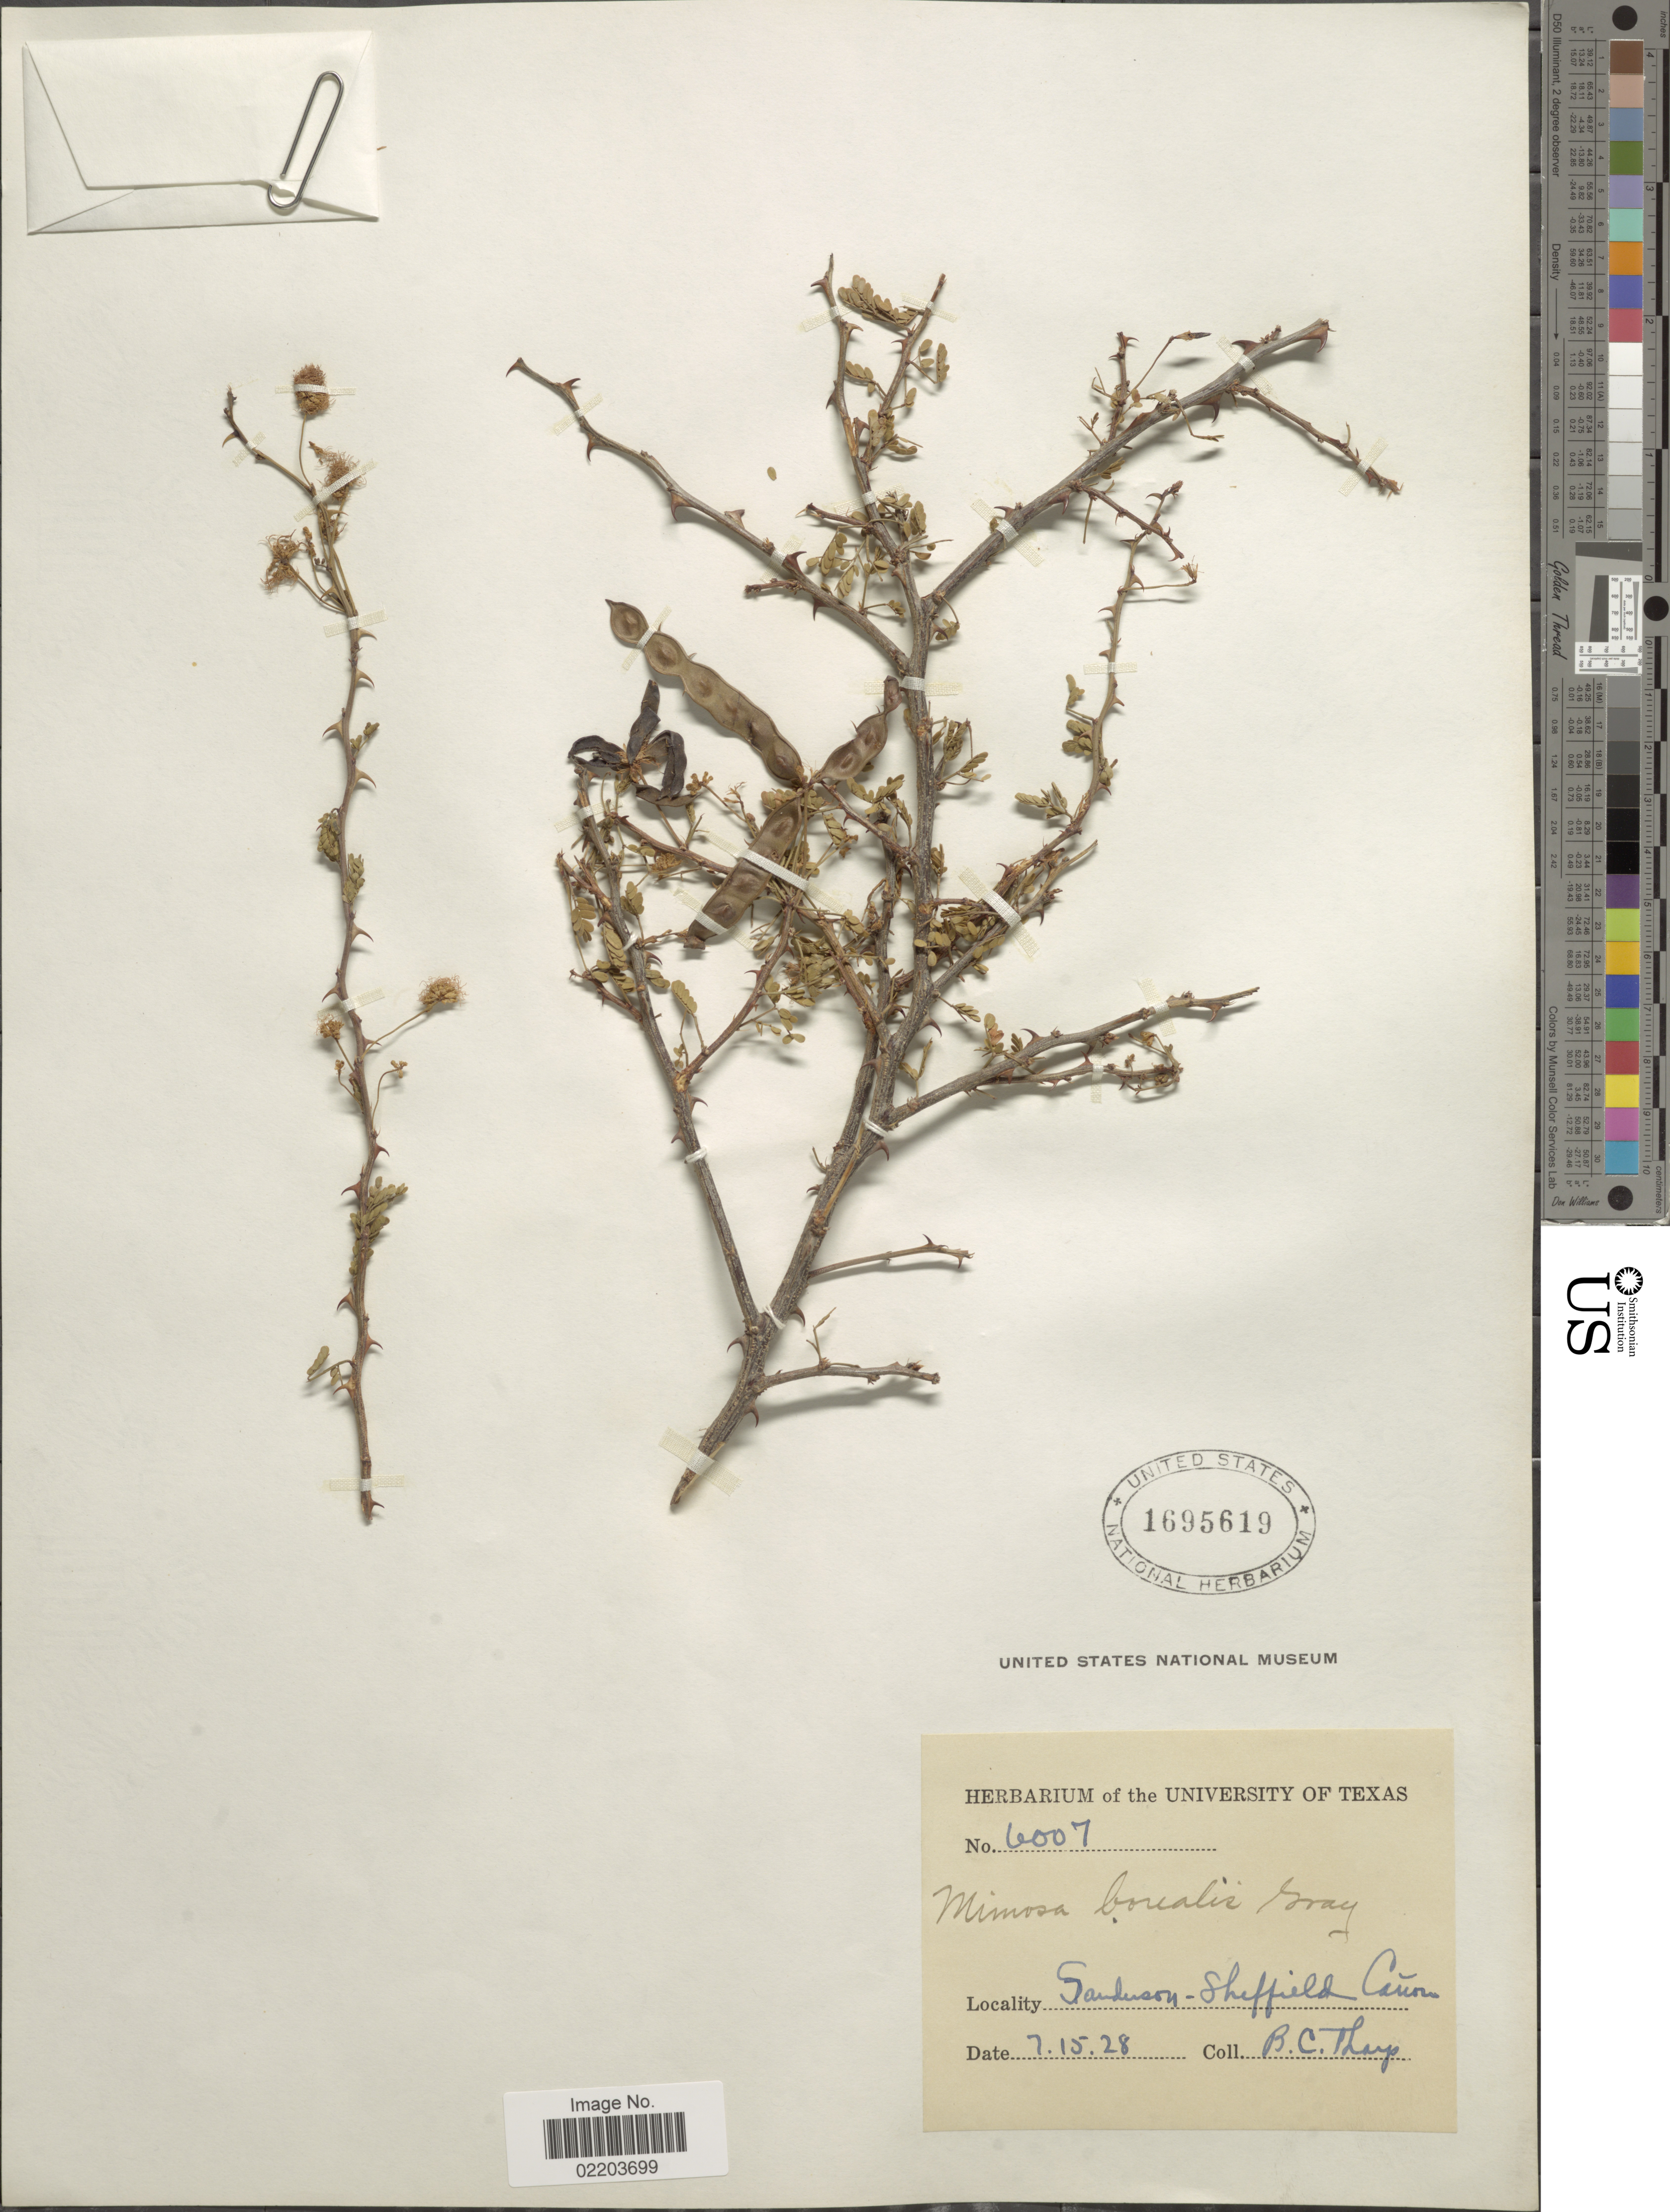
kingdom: Plantae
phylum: Tracheophyta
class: Magnoliopsida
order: Fabales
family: Fabaceae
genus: Mimosa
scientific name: Mimosa borealis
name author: A. Gray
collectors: B. C. Tharp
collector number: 6007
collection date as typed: Transcribed d/m/y: 15/7/28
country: United States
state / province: Texas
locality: Sanderson-Sheffield Cañon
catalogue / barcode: US 1695619